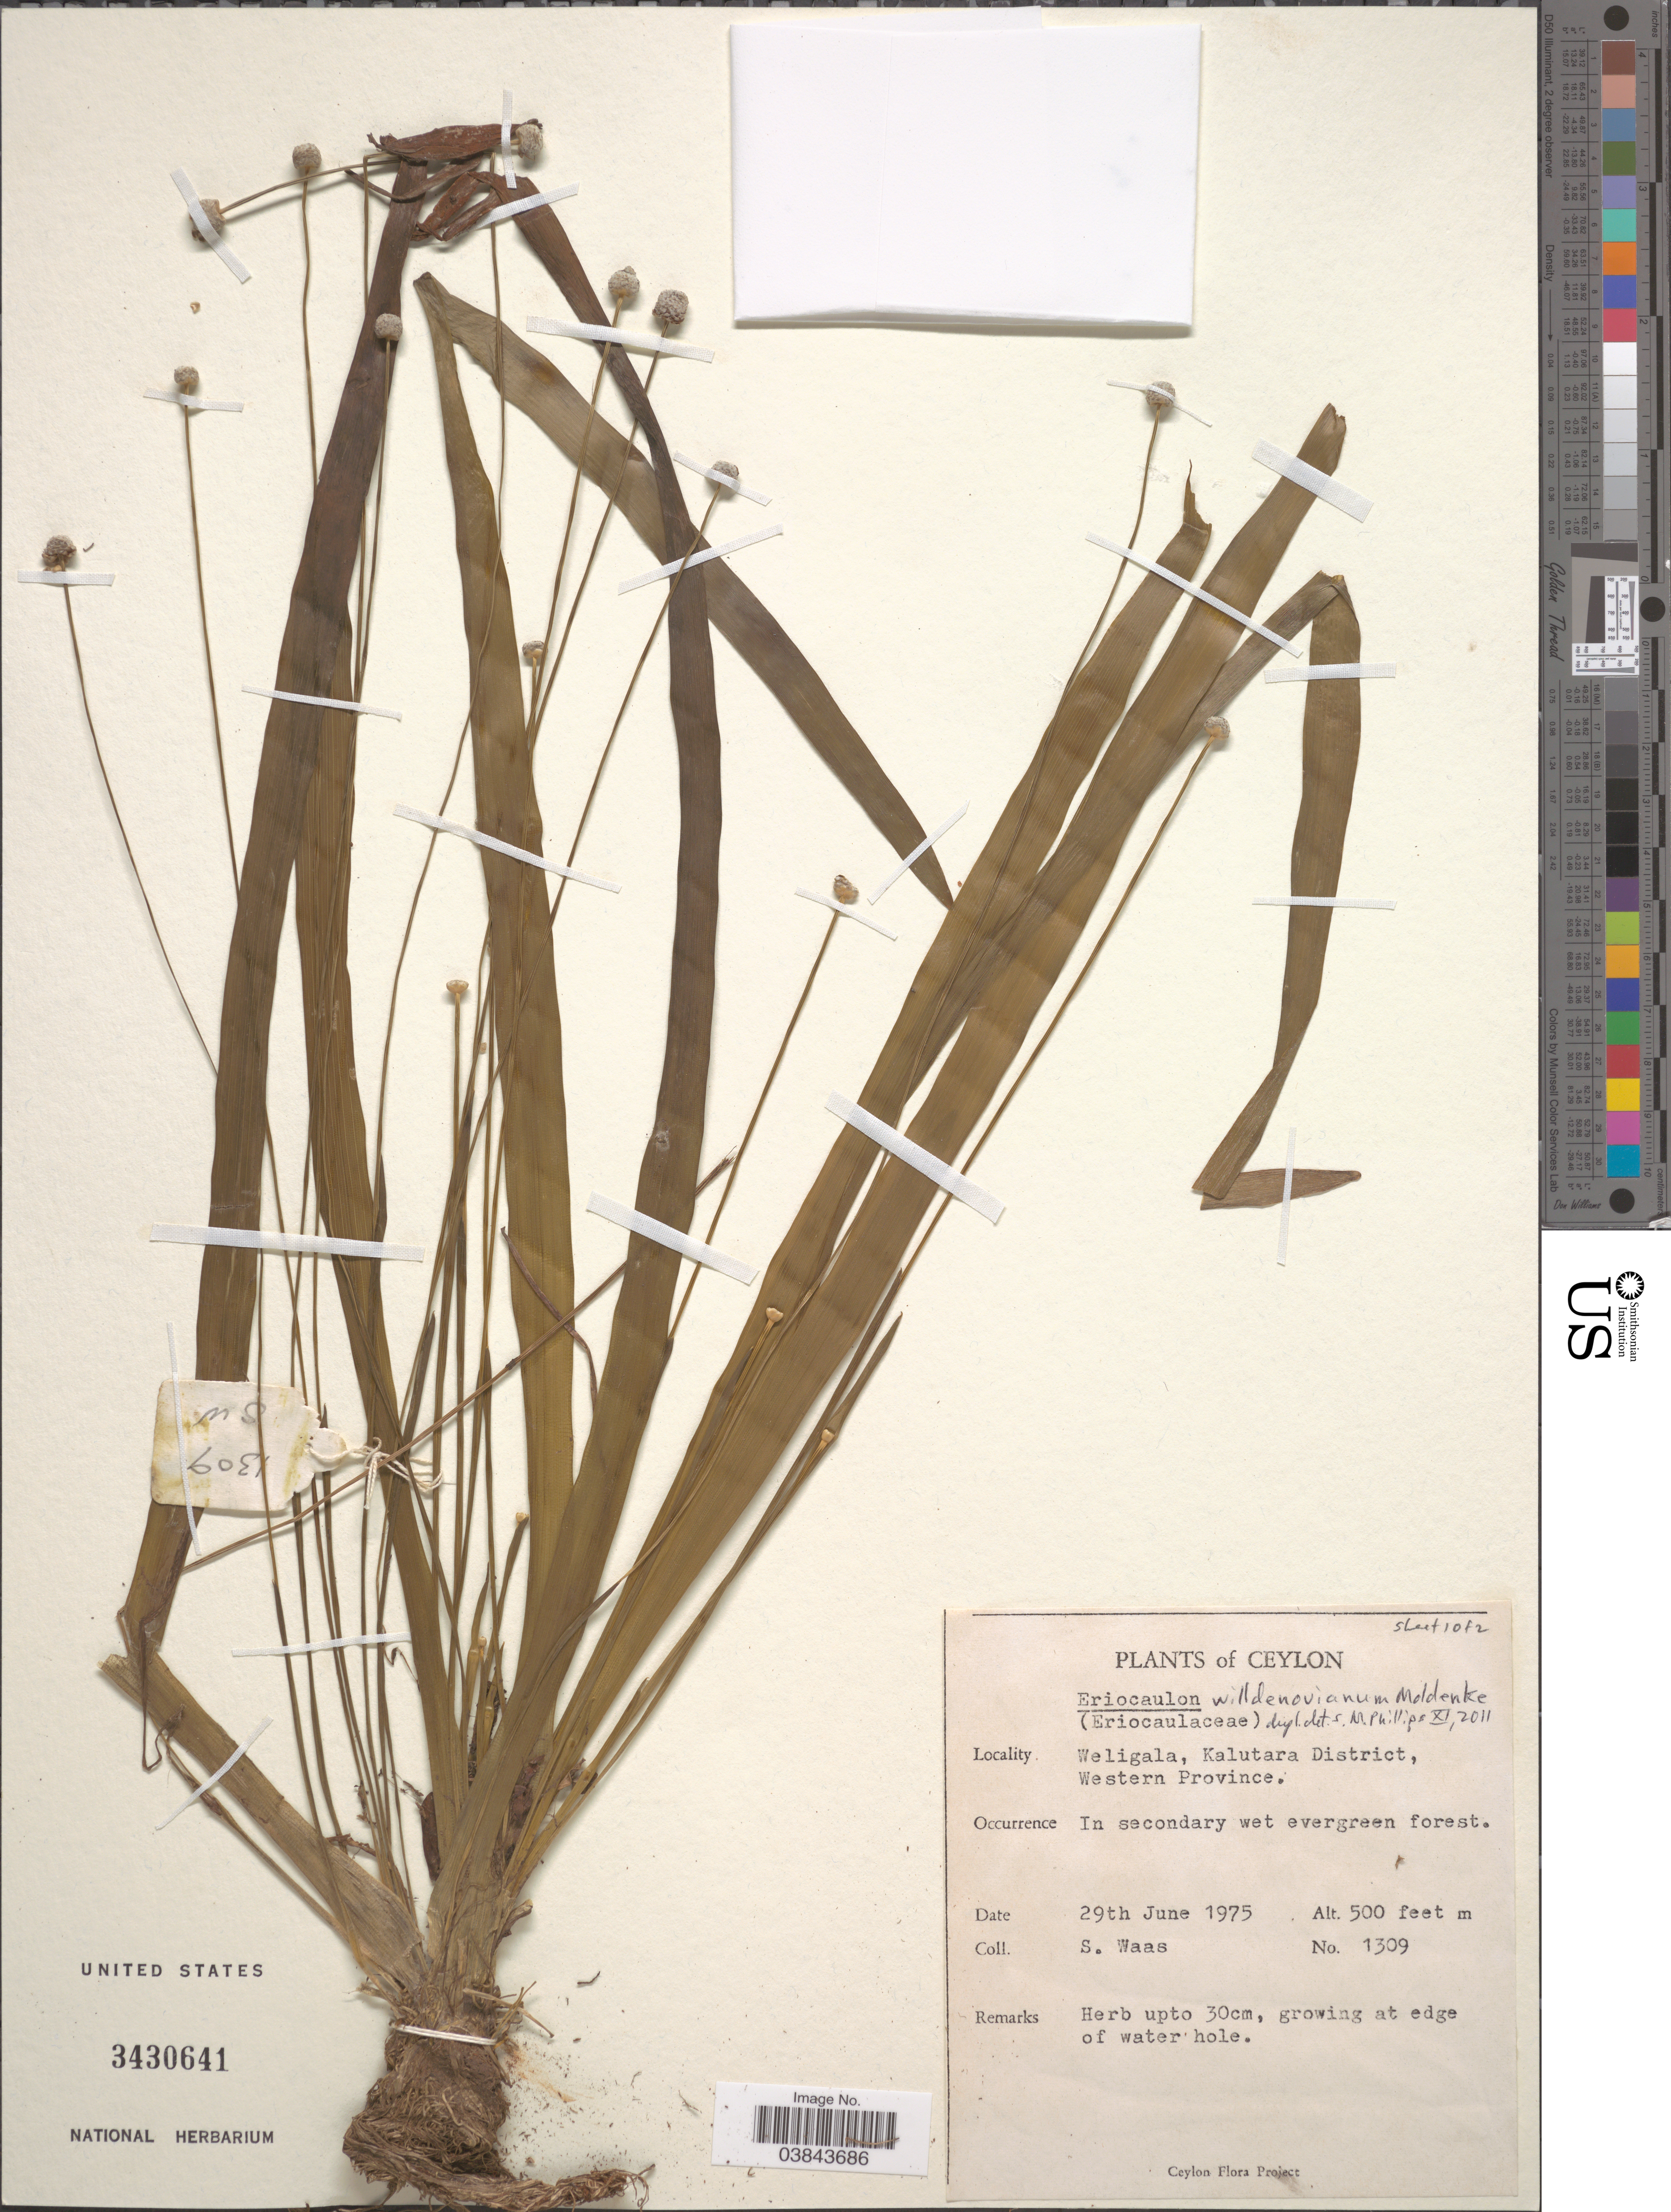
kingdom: Plantae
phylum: Tracheophyta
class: Liliopsida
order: Poales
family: Eriocaulaceae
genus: Eriocaulon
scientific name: Eriocaulon willdenovianum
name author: Moldenke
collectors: S. Waas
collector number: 1309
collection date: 1975-06-29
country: Sri Lanka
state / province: Western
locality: Ceylon. Weligala, Kalutara District, Western Province.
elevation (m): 152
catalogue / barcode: US 3430641